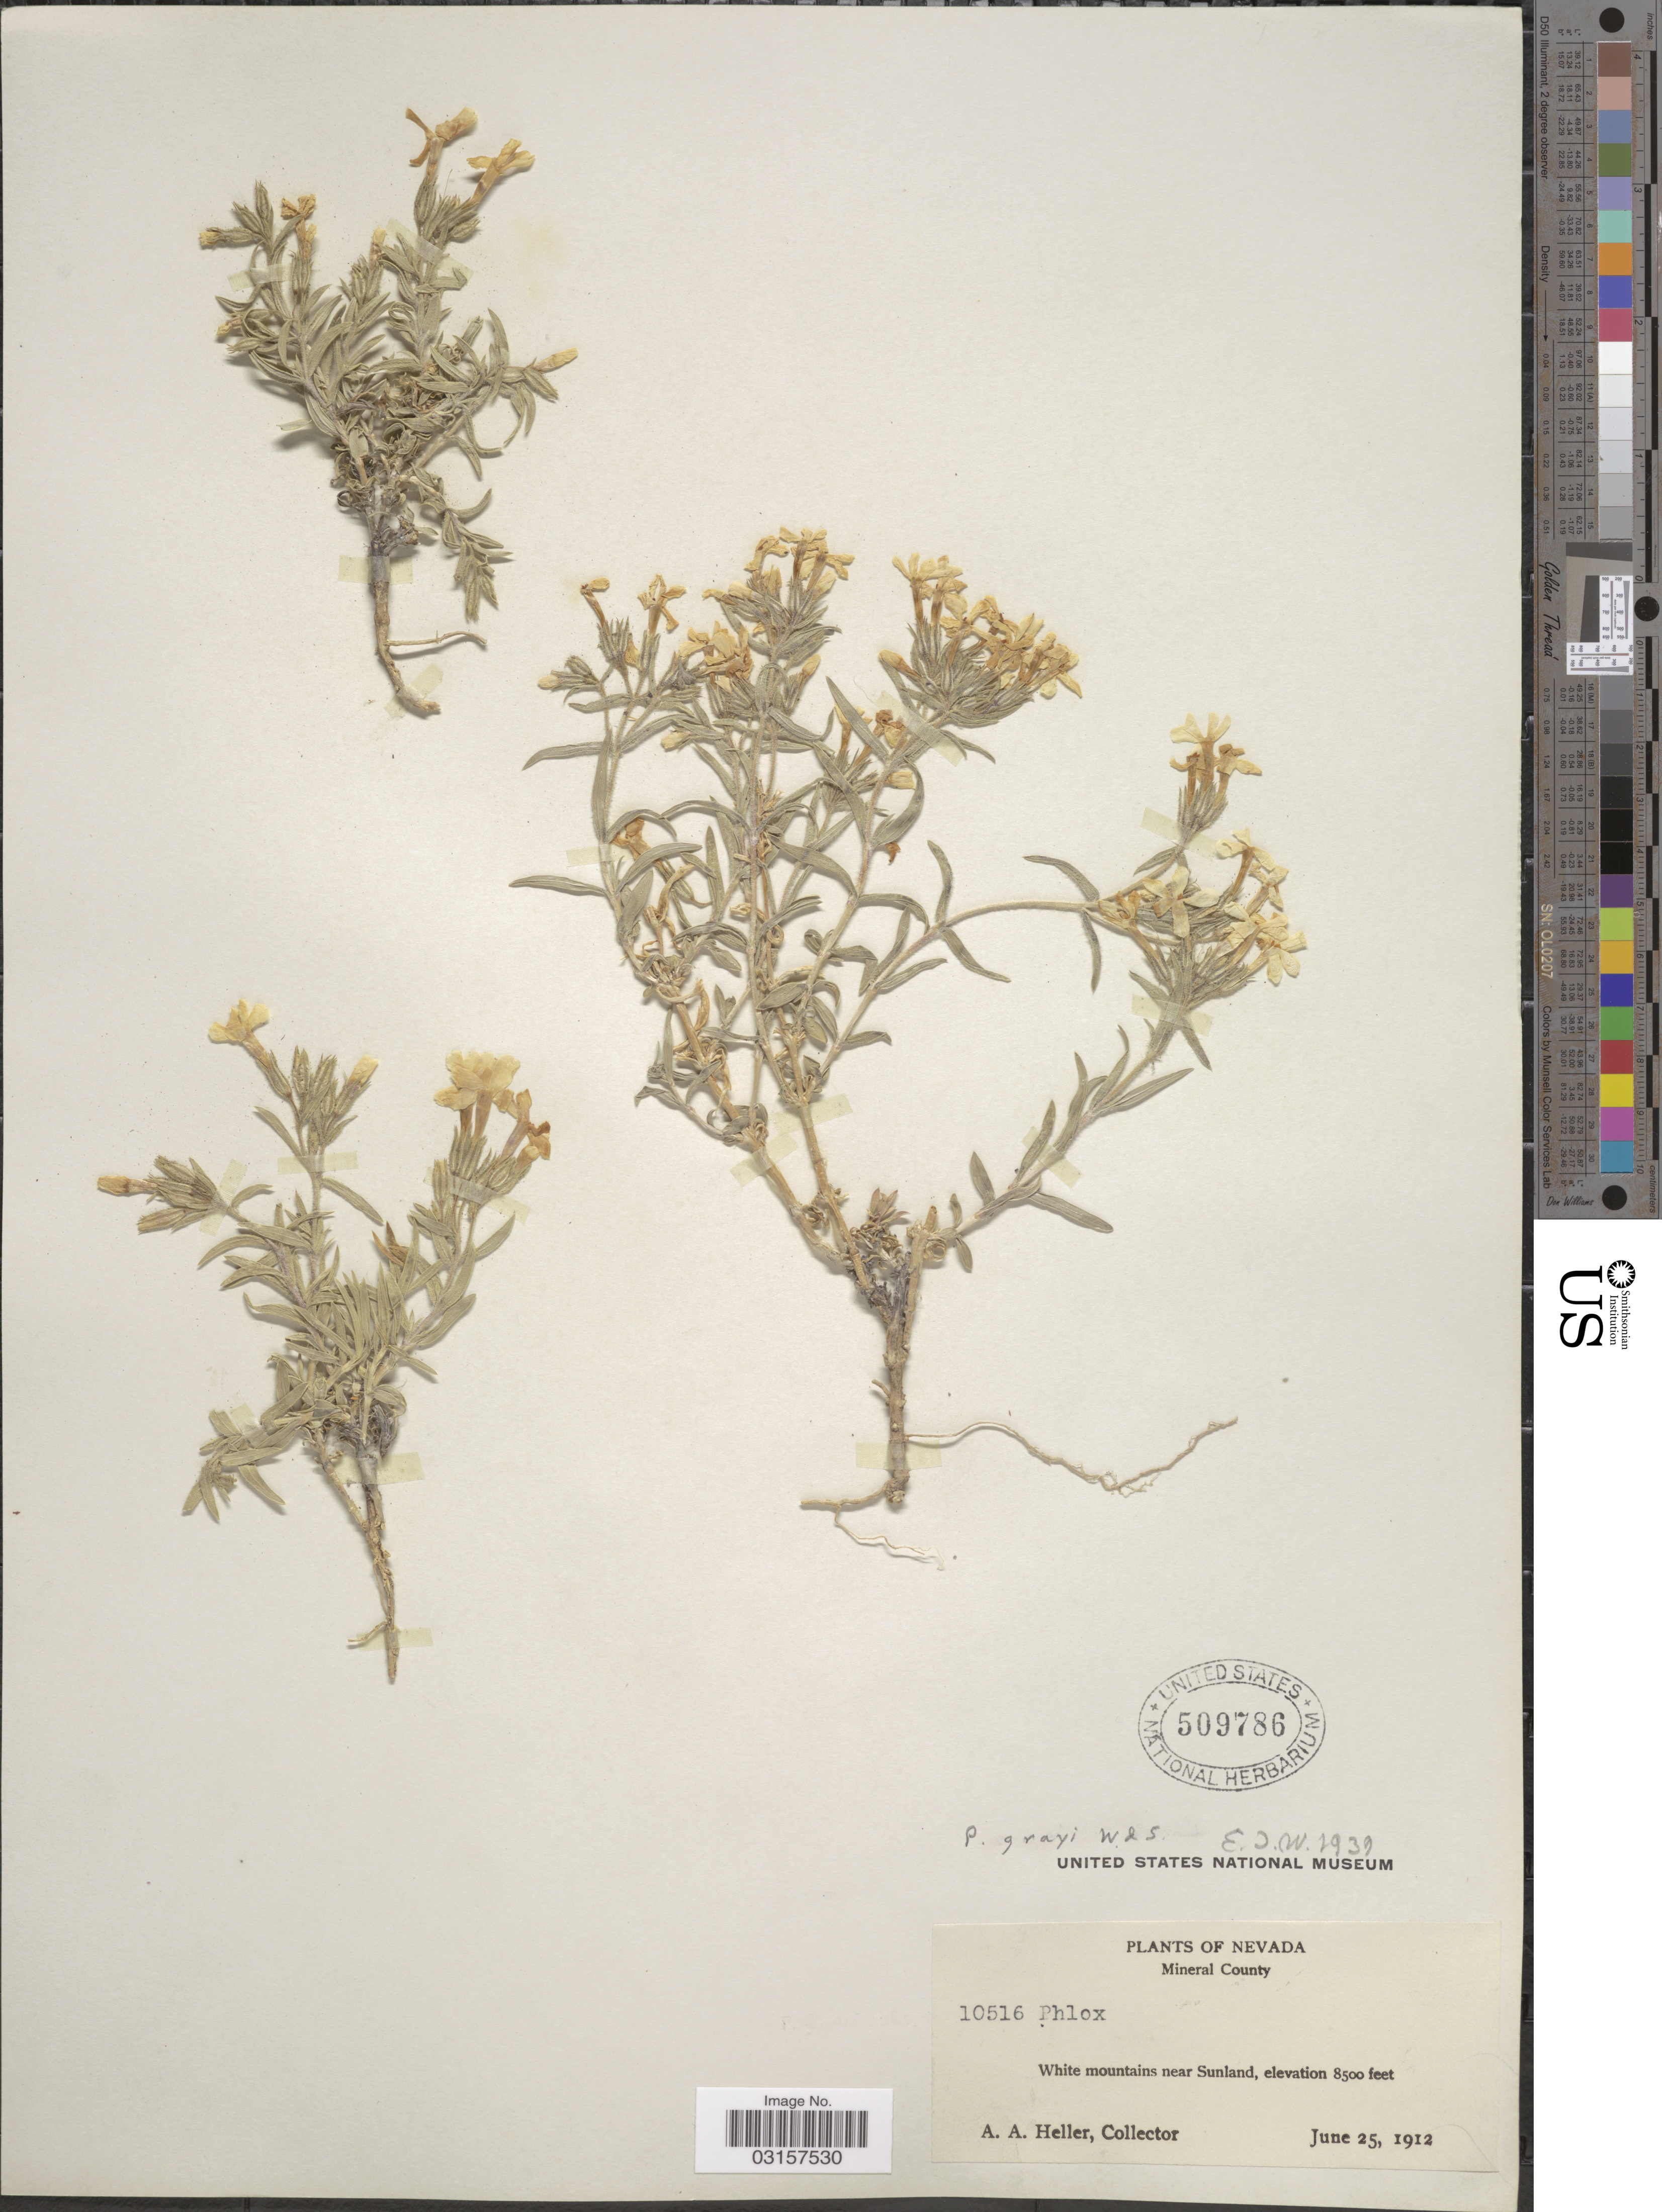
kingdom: Plantae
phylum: Tracheophyta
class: Magnoliopsida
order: Ericales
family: Polemoniaceae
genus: Phlox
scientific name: Phlox stansburyi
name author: (Torr.) A. Heller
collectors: A. A. Heller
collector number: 10516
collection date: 1912-06-25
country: United States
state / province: Nevada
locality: Mineral County, White mountains near Sunland.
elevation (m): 2591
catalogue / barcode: US 509786